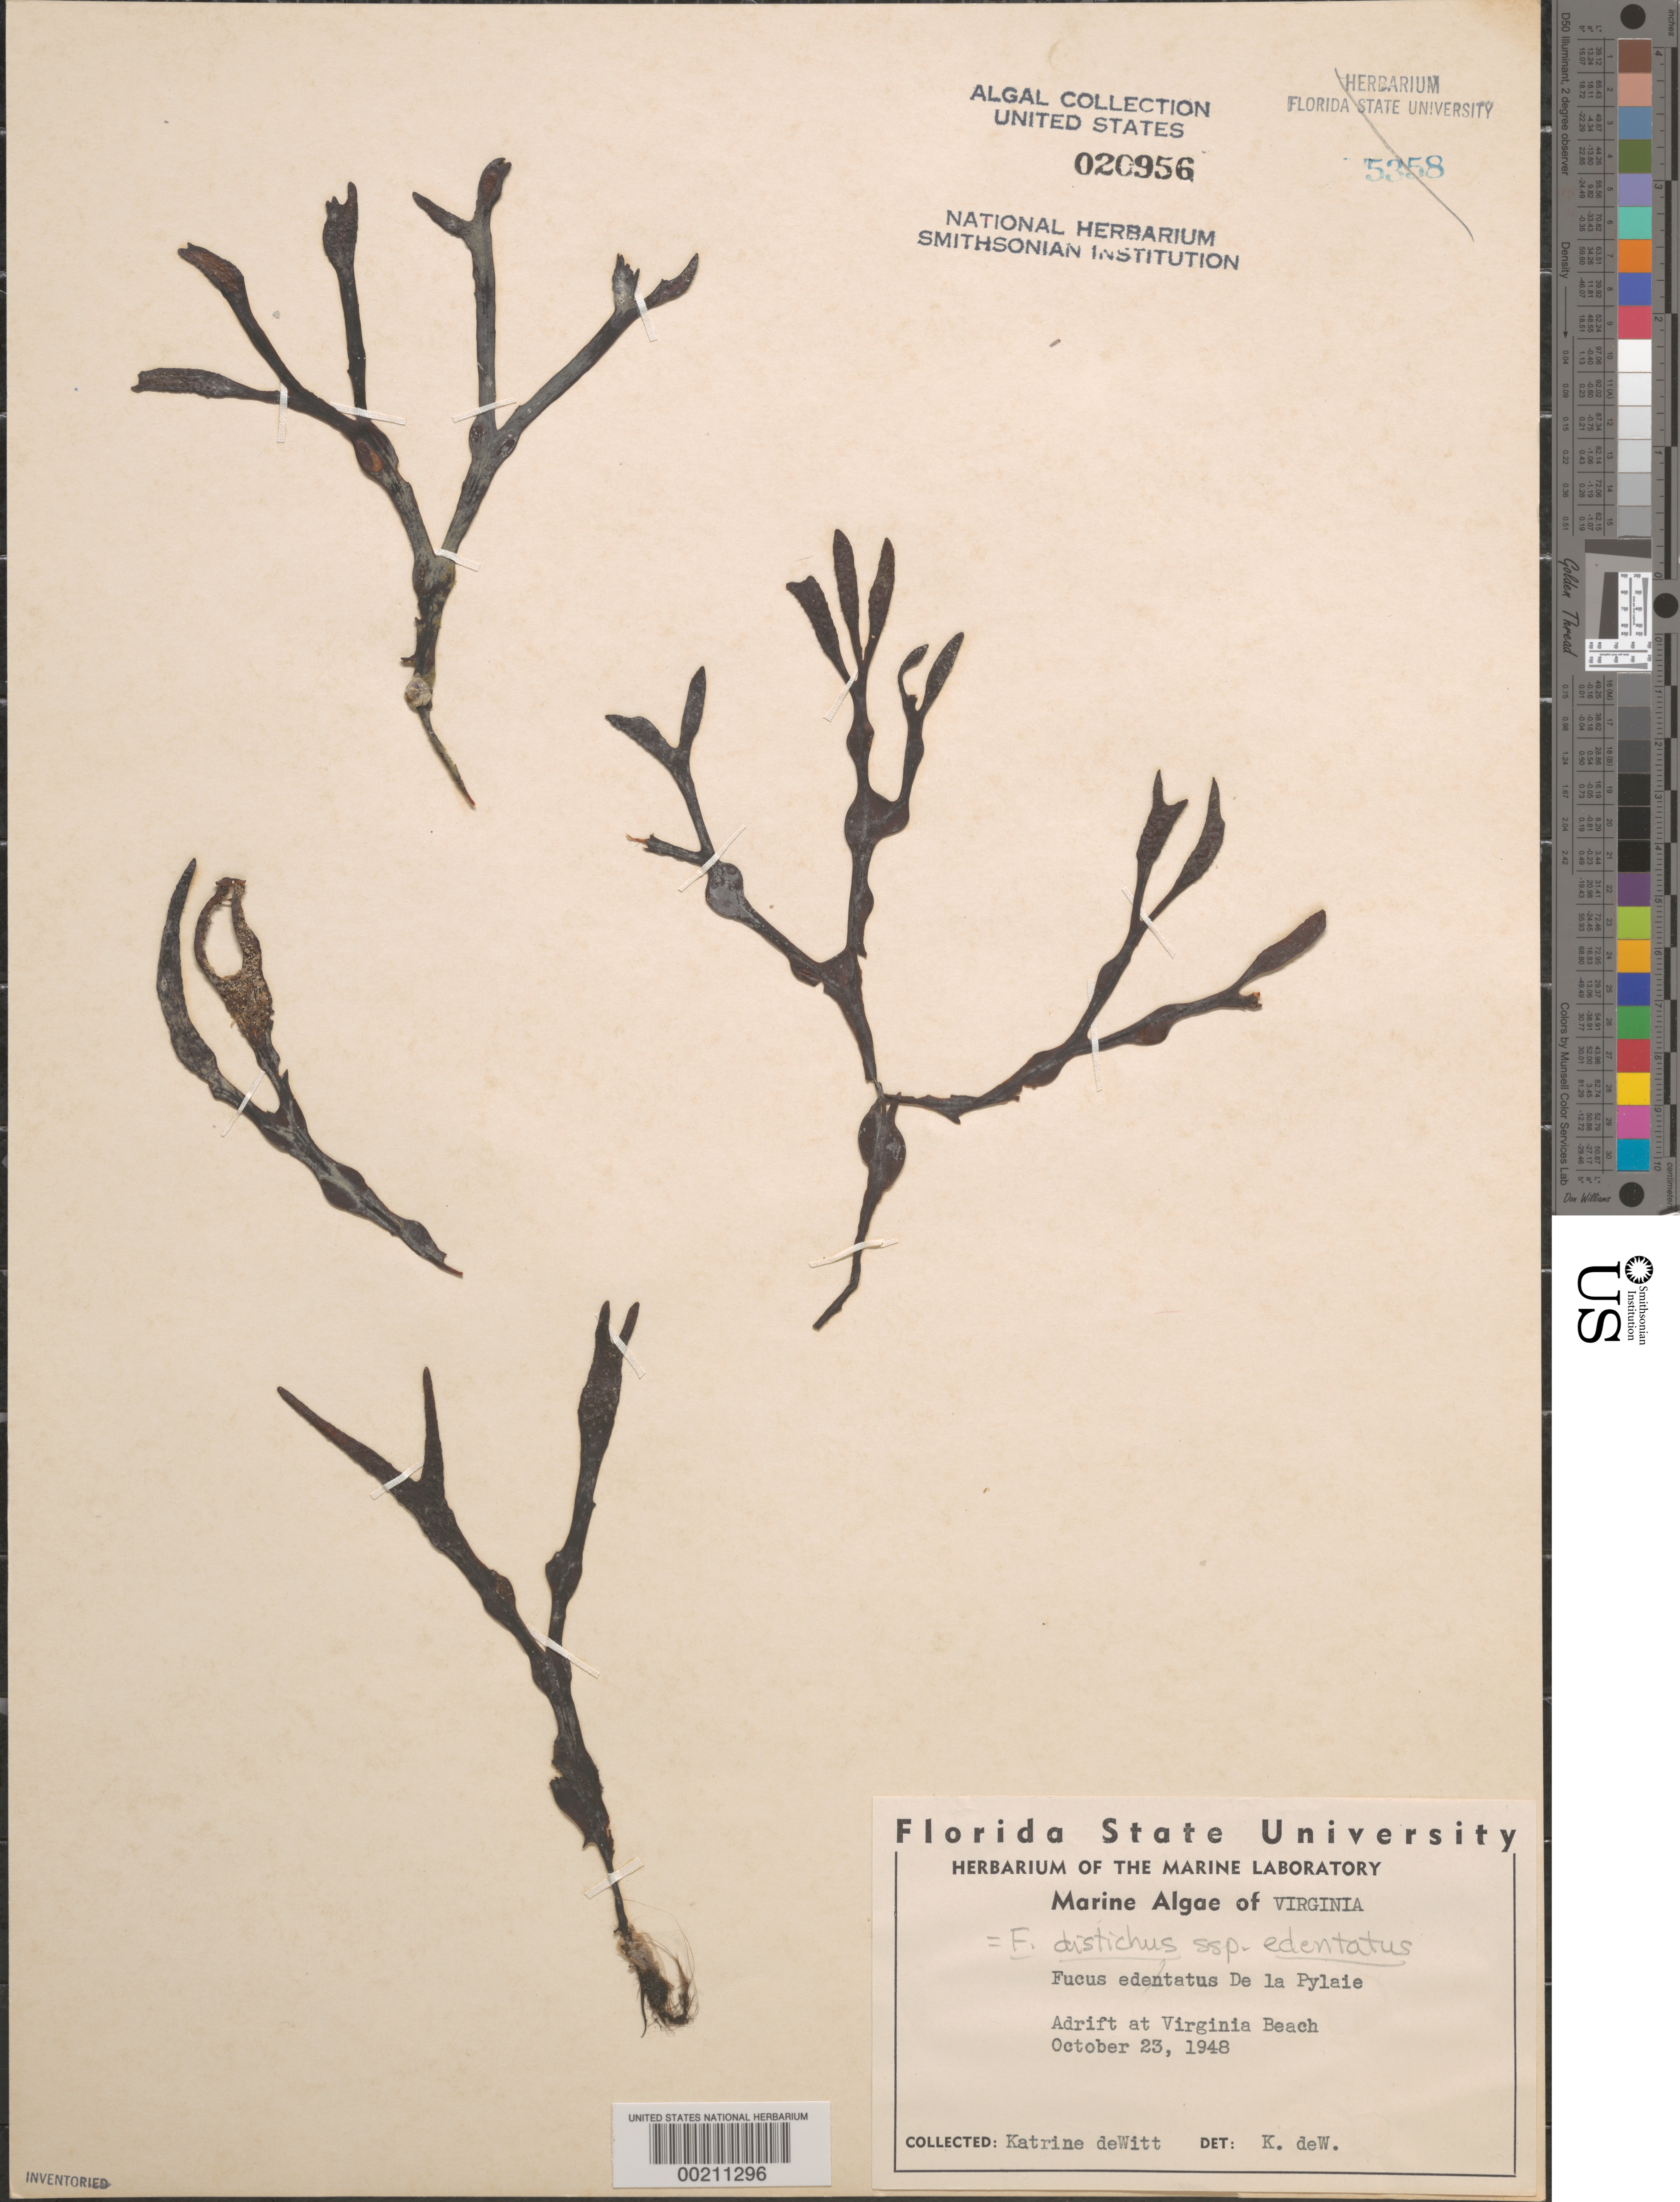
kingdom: Chromista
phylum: Ochrophyta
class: Phaeophyceae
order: Fucales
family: Fucaceae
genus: Fucus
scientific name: Fucus distichus subsp. edentatus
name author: (Bach. Pyl.) H.T. Powell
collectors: K. deWitt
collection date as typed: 23 Oct 1948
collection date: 1948-10-23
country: United States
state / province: Virginia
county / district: City of Virginia Beach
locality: Virginia Beach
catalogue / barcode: US 20956